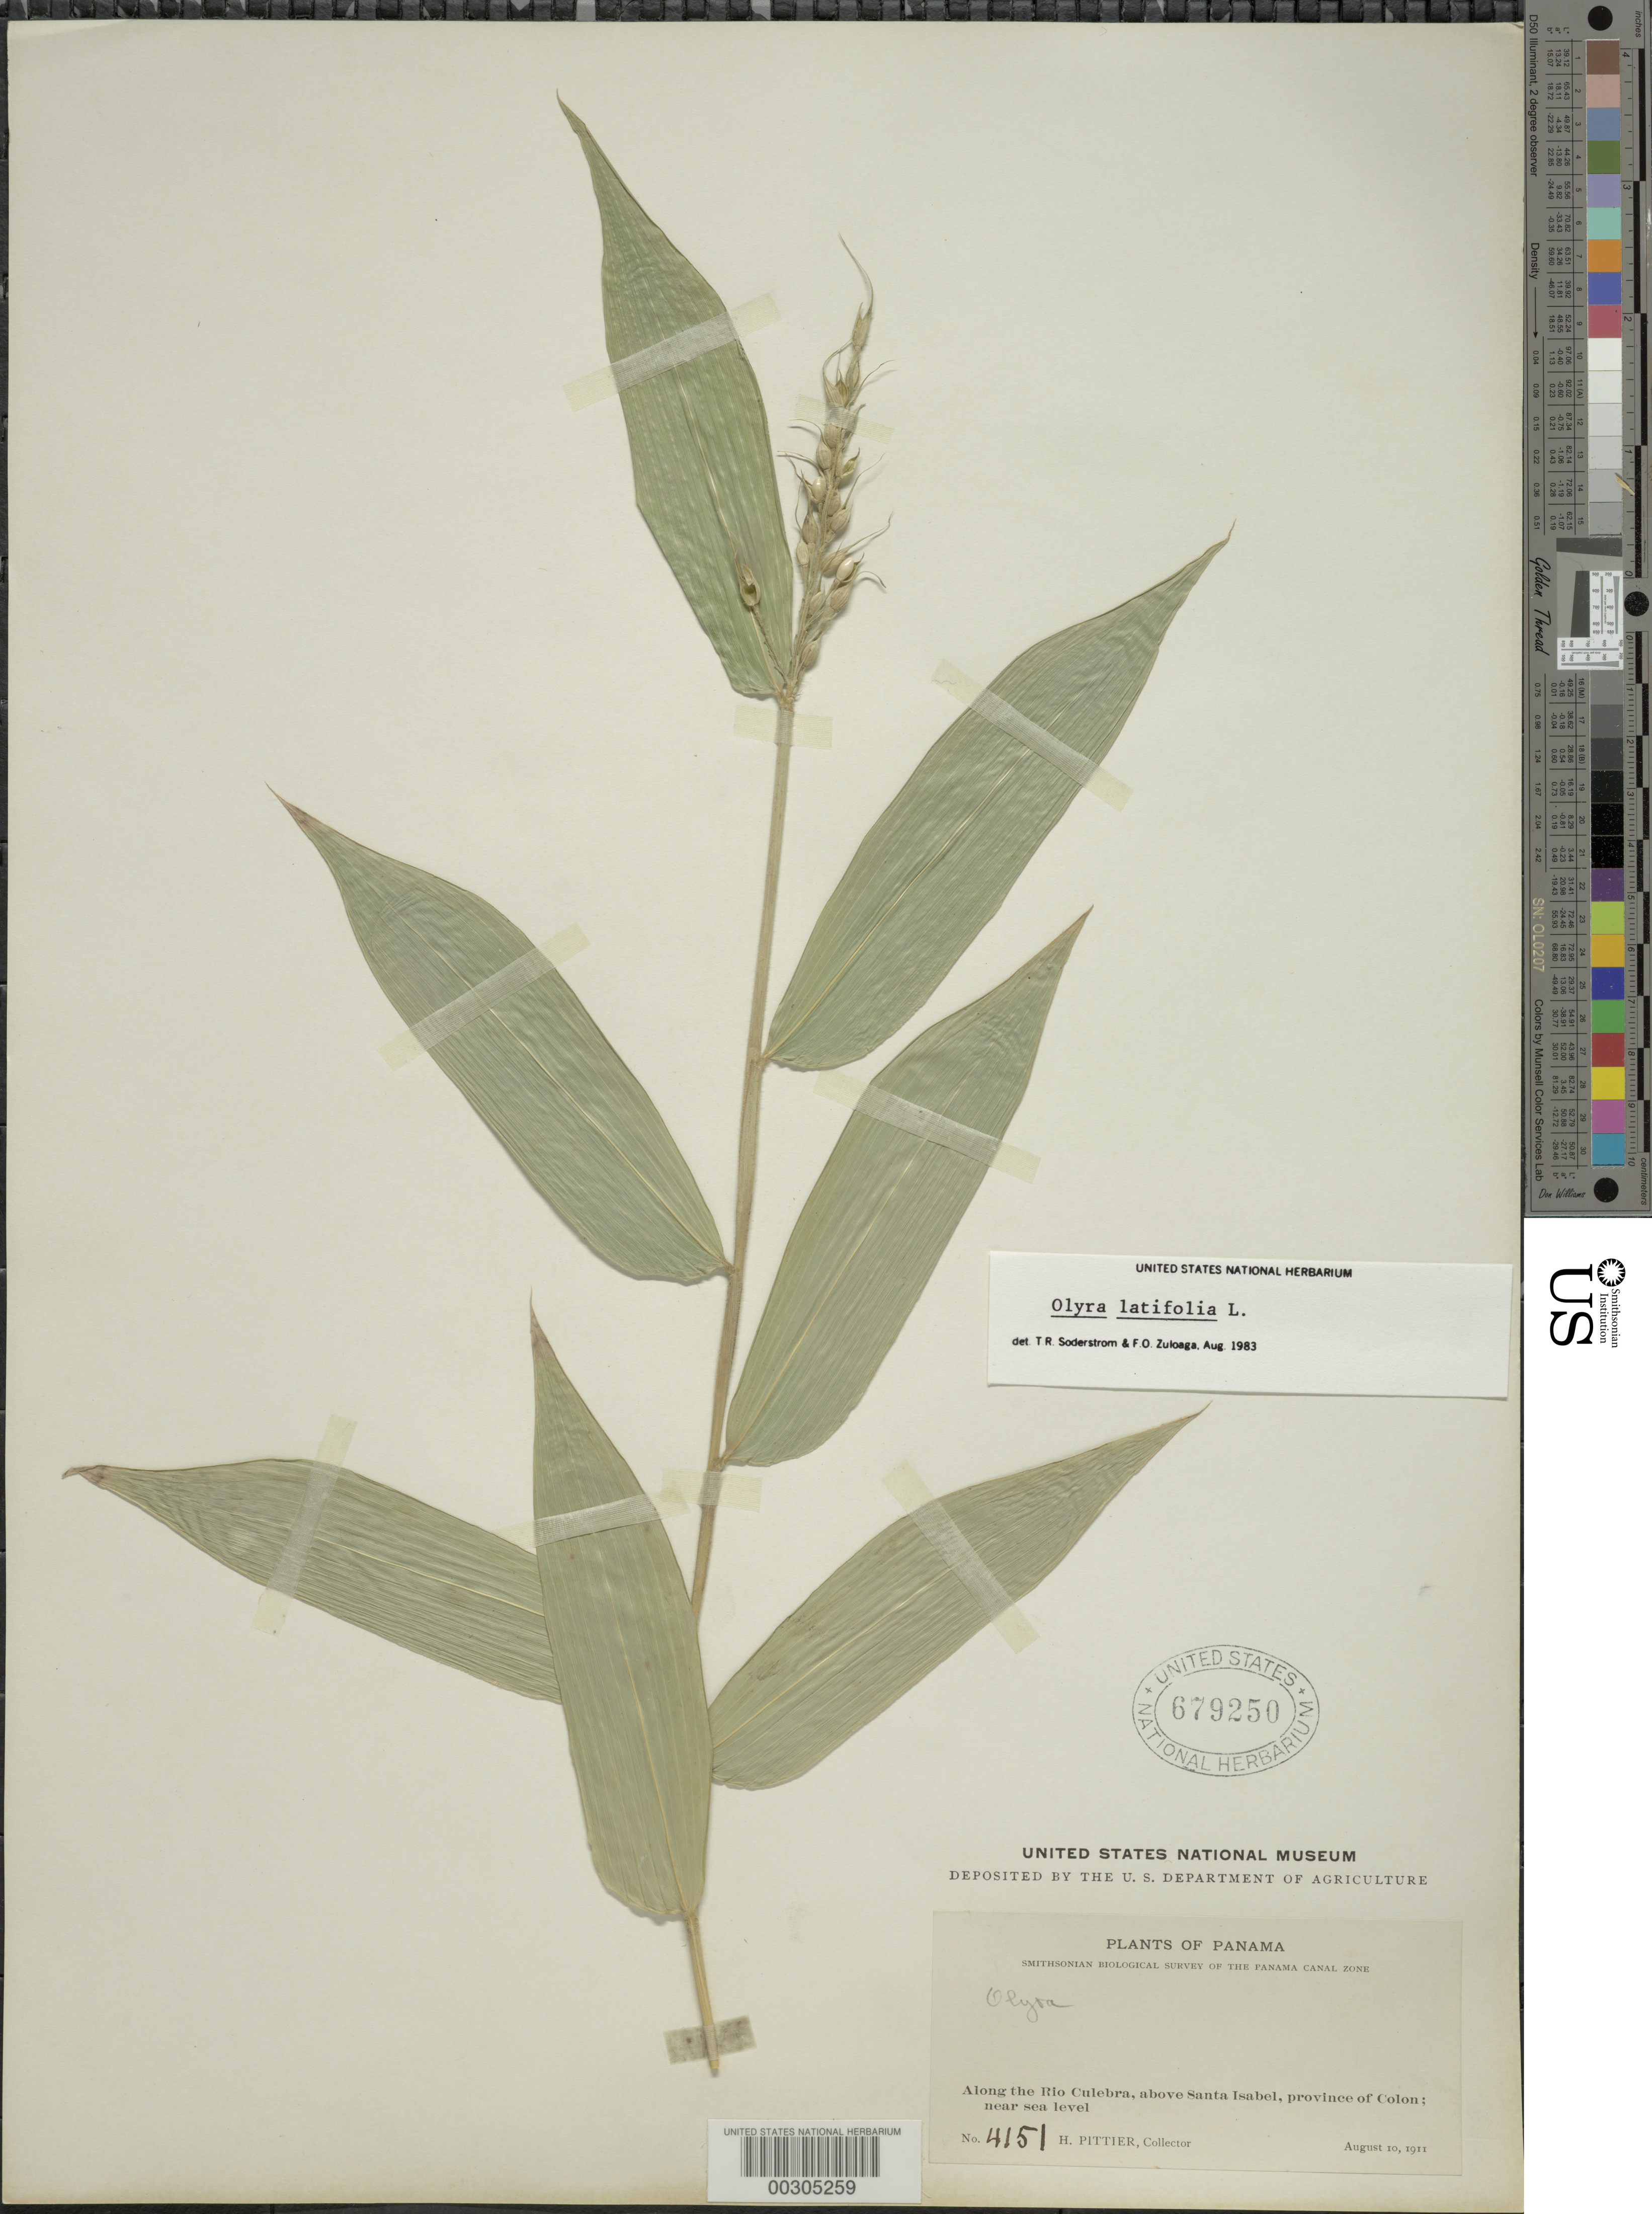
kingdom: Plantae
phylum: Tracheophyta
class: Liliopsida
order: Poales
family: Poaceae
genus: Olyra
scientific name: Olyra latifolia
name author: L.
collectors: H. F. Pittier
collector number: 4151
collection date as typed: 10 Aug 1911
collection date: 1911-08-10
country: Panama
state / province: Colón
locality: Rio Culebra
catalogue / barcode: US 679250